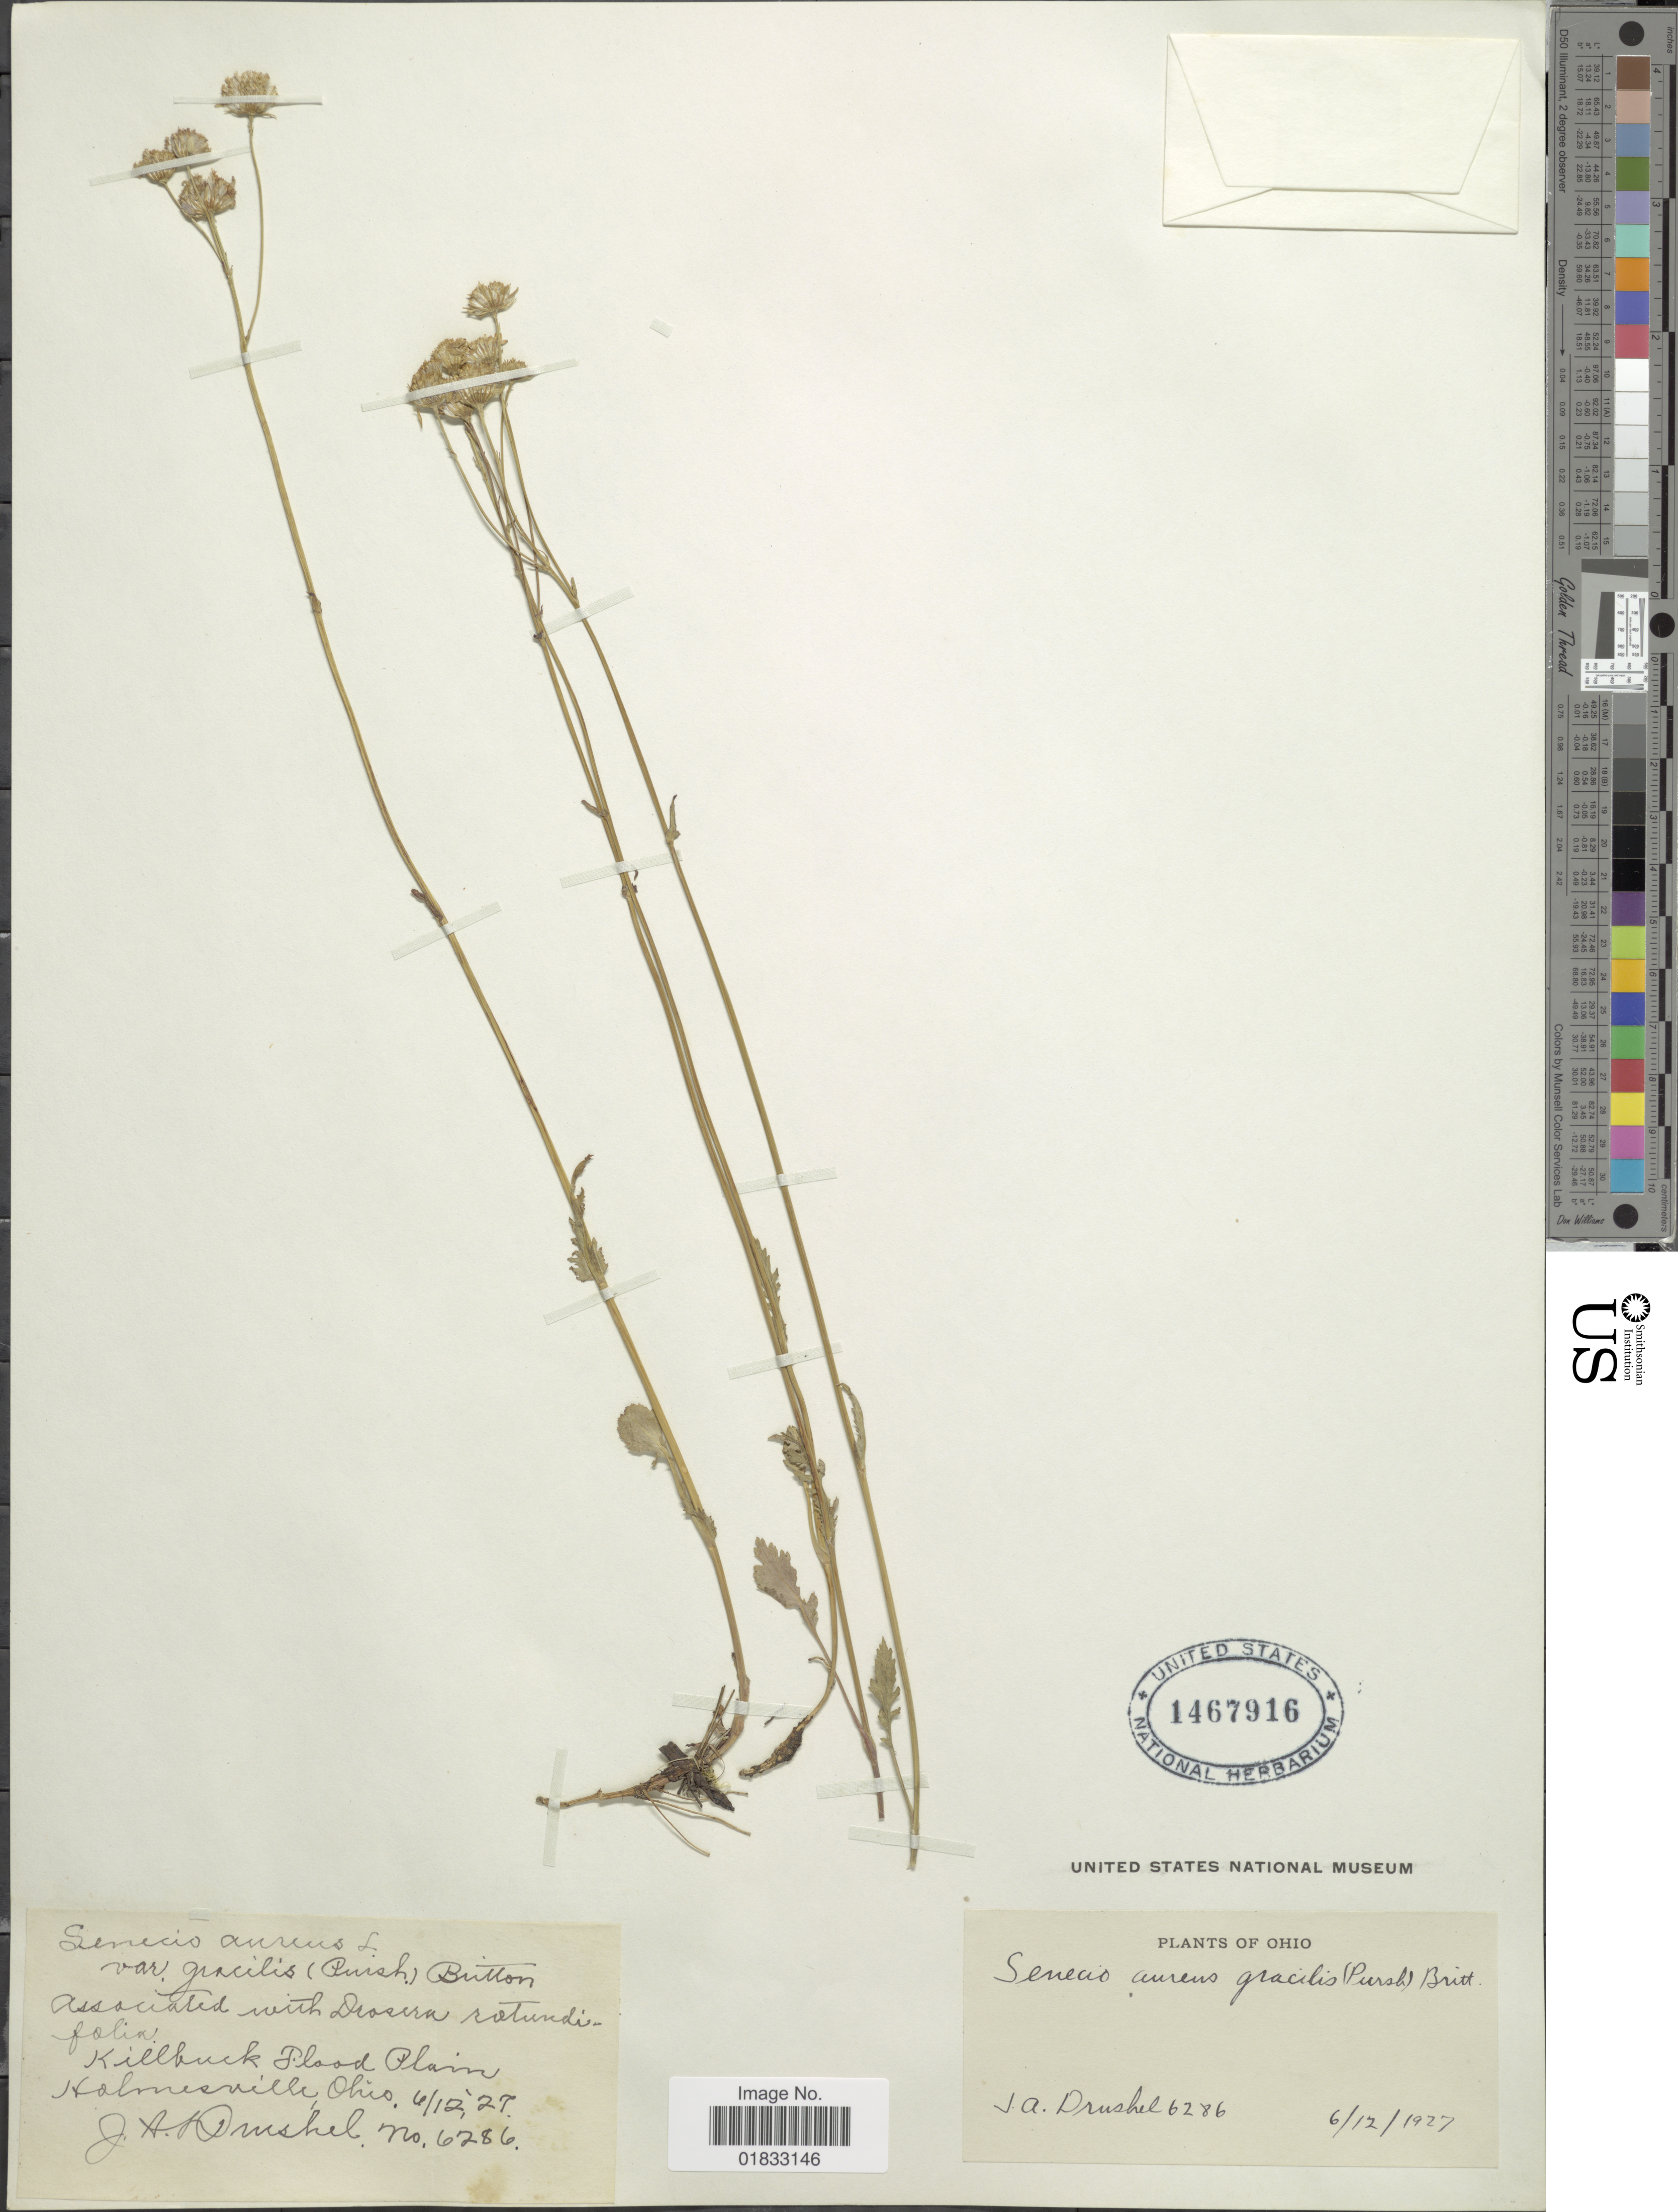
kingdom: Plantae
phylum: Tracheophyta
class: Magnoliopsida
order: Asterales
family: Asteraceae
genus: Packera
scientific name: Packera aurea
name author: (L.) Á. Löve & D. Löve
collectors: J. A. Drushel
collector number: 6286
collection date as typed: Transcribed d/m/y: 12/6/27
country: United States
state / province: Ohio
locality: Killbuck Flood Plain Holmesville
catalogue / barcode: US 1467916